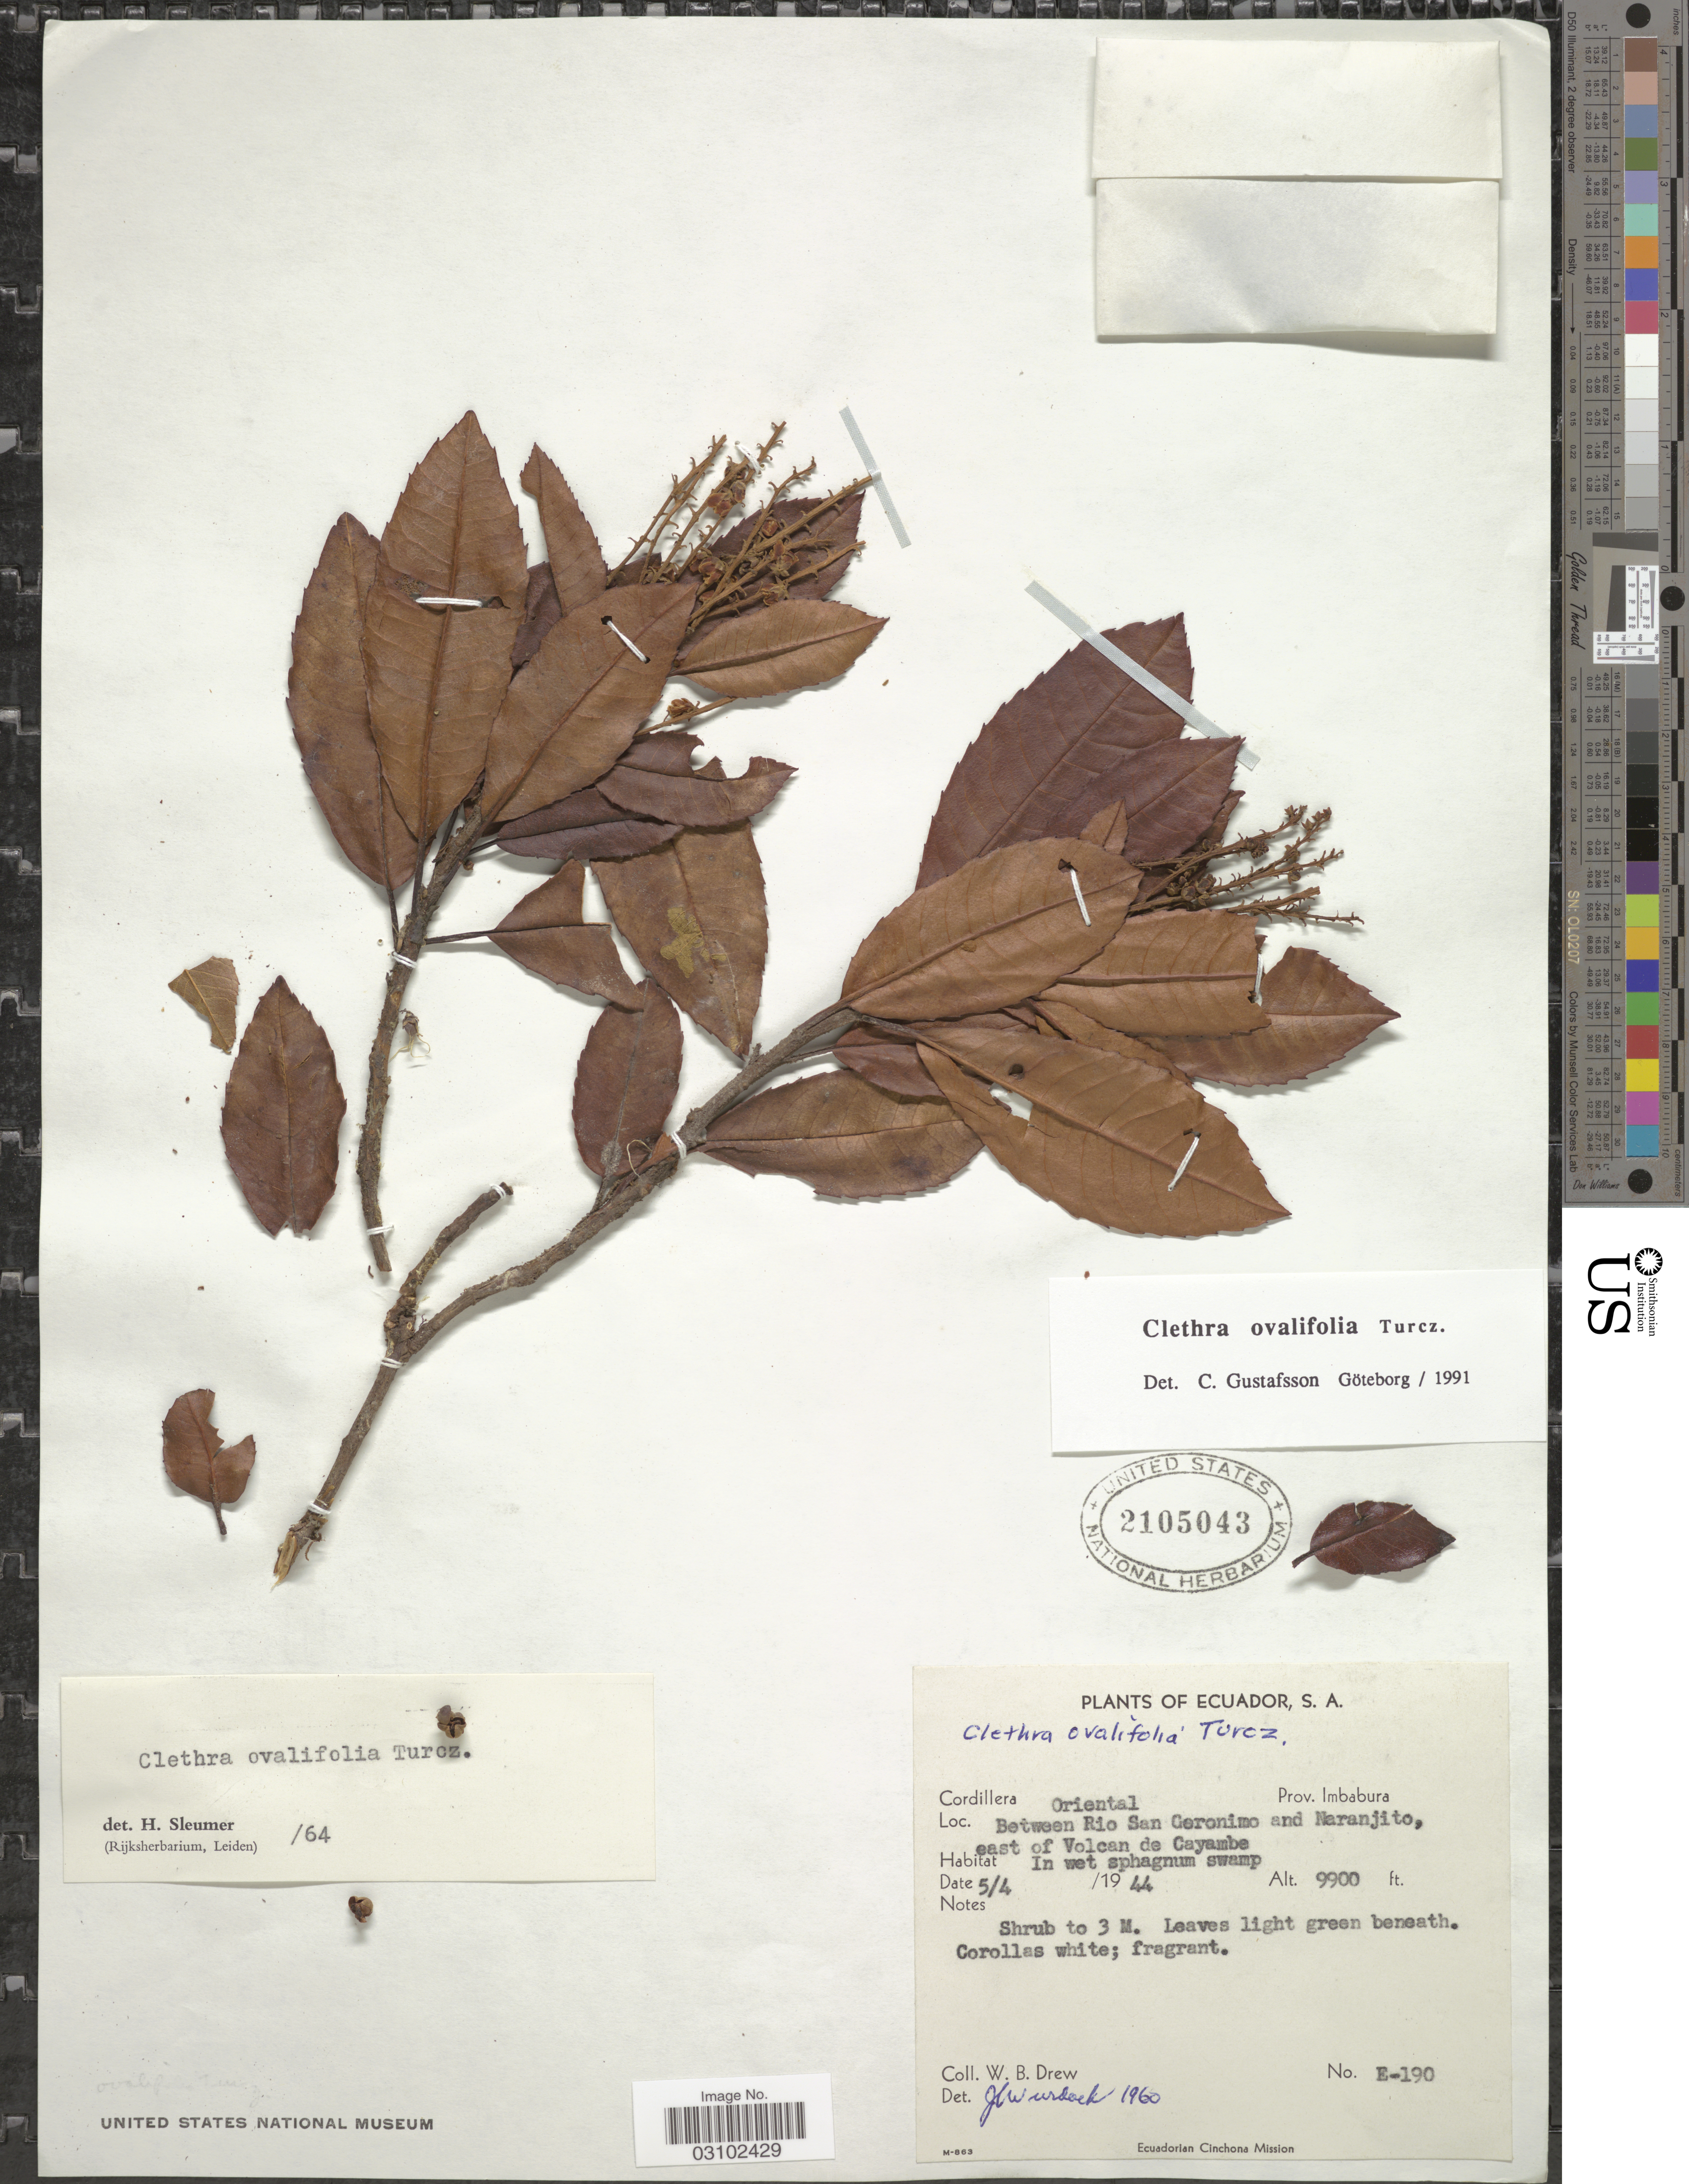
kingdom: Plantae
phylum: Tracheophyta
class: Magnoliopsida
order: Ericales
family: Clethraceae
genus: Clethra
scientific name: Clethra ovalifolia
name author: Turcz.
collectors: W. B. Drew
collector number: E-190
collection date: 1944-04-05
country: Ecuador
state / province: Imbabura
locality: Cordillera Oriental, Prov. Imbabura. Between Rio San Geronimo and Naranjito, east of Volcan de Cayambe.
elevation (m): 3018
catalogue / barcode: US 2105043